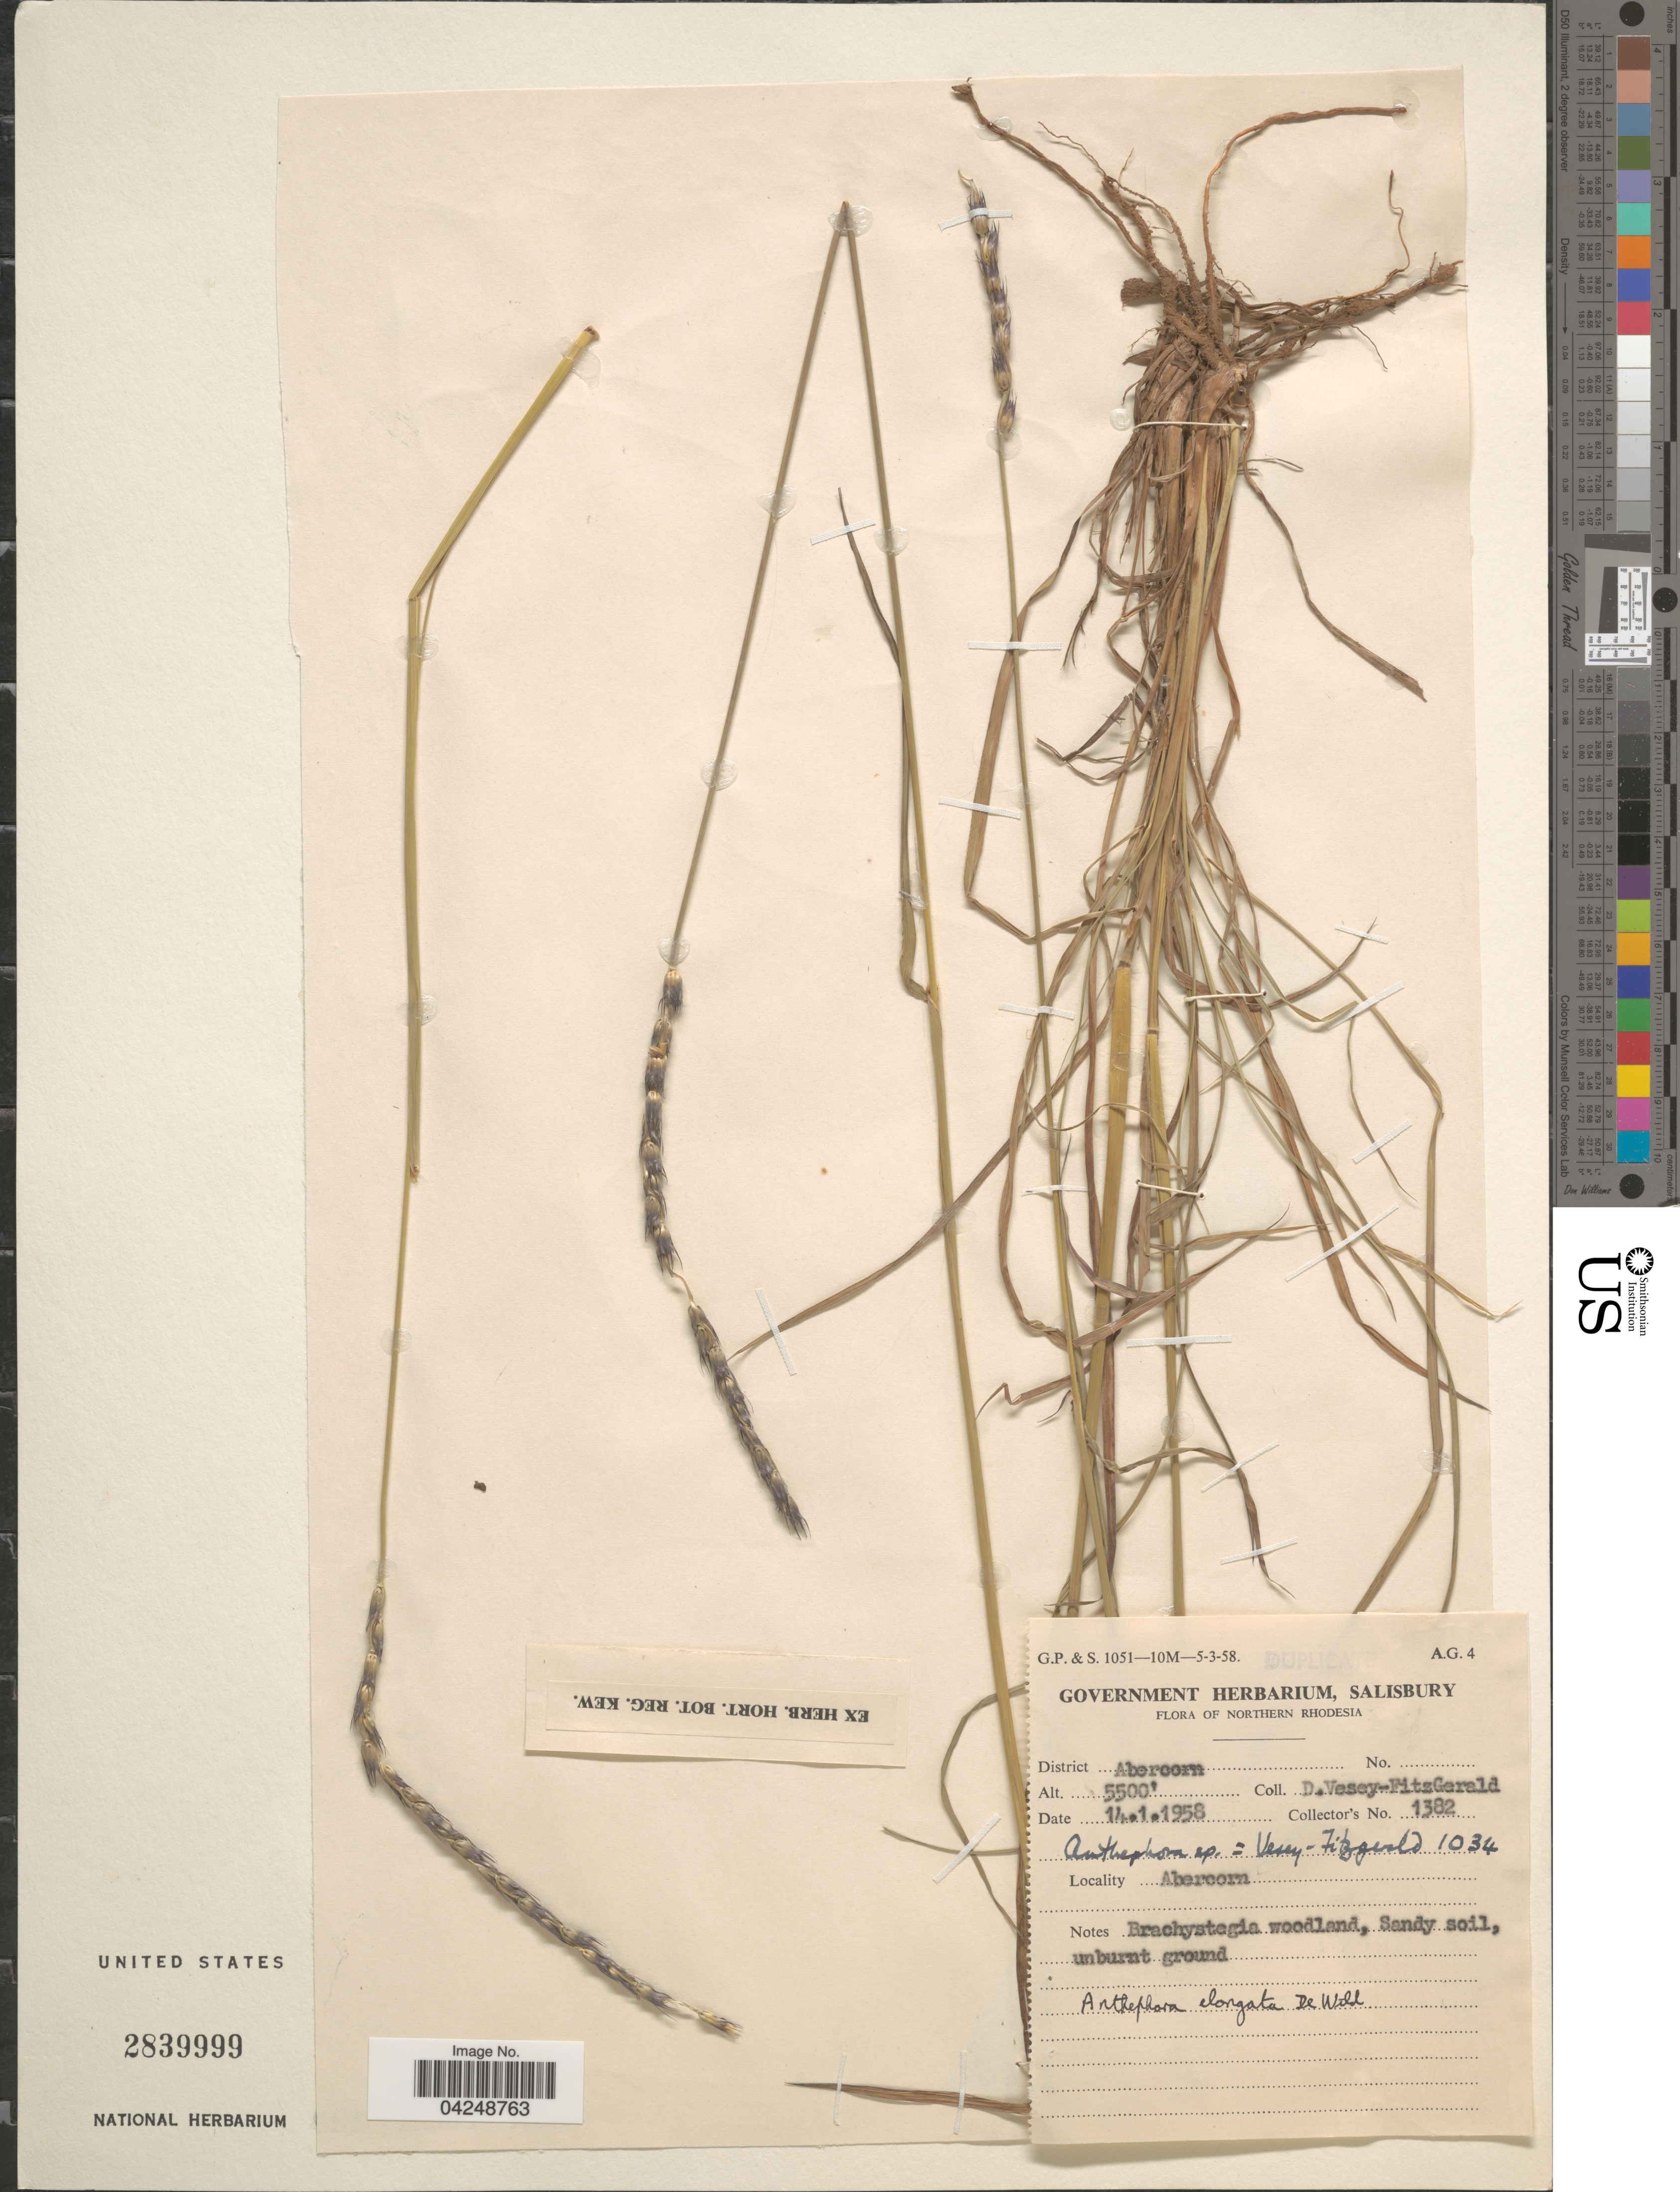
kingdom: Plantae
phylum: Tracheophyta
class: Liliopsida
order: Poales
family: Poaceae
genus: Anthephora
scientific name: Anthephora elongata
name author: De Wild.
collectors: D. Vesey-Fitzgerald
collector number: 1382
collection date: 1958-01-14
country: Zambia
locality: Northern Rhodesia. District Abercorn. Abercorn.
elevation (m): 1676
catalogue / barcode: US 2839999